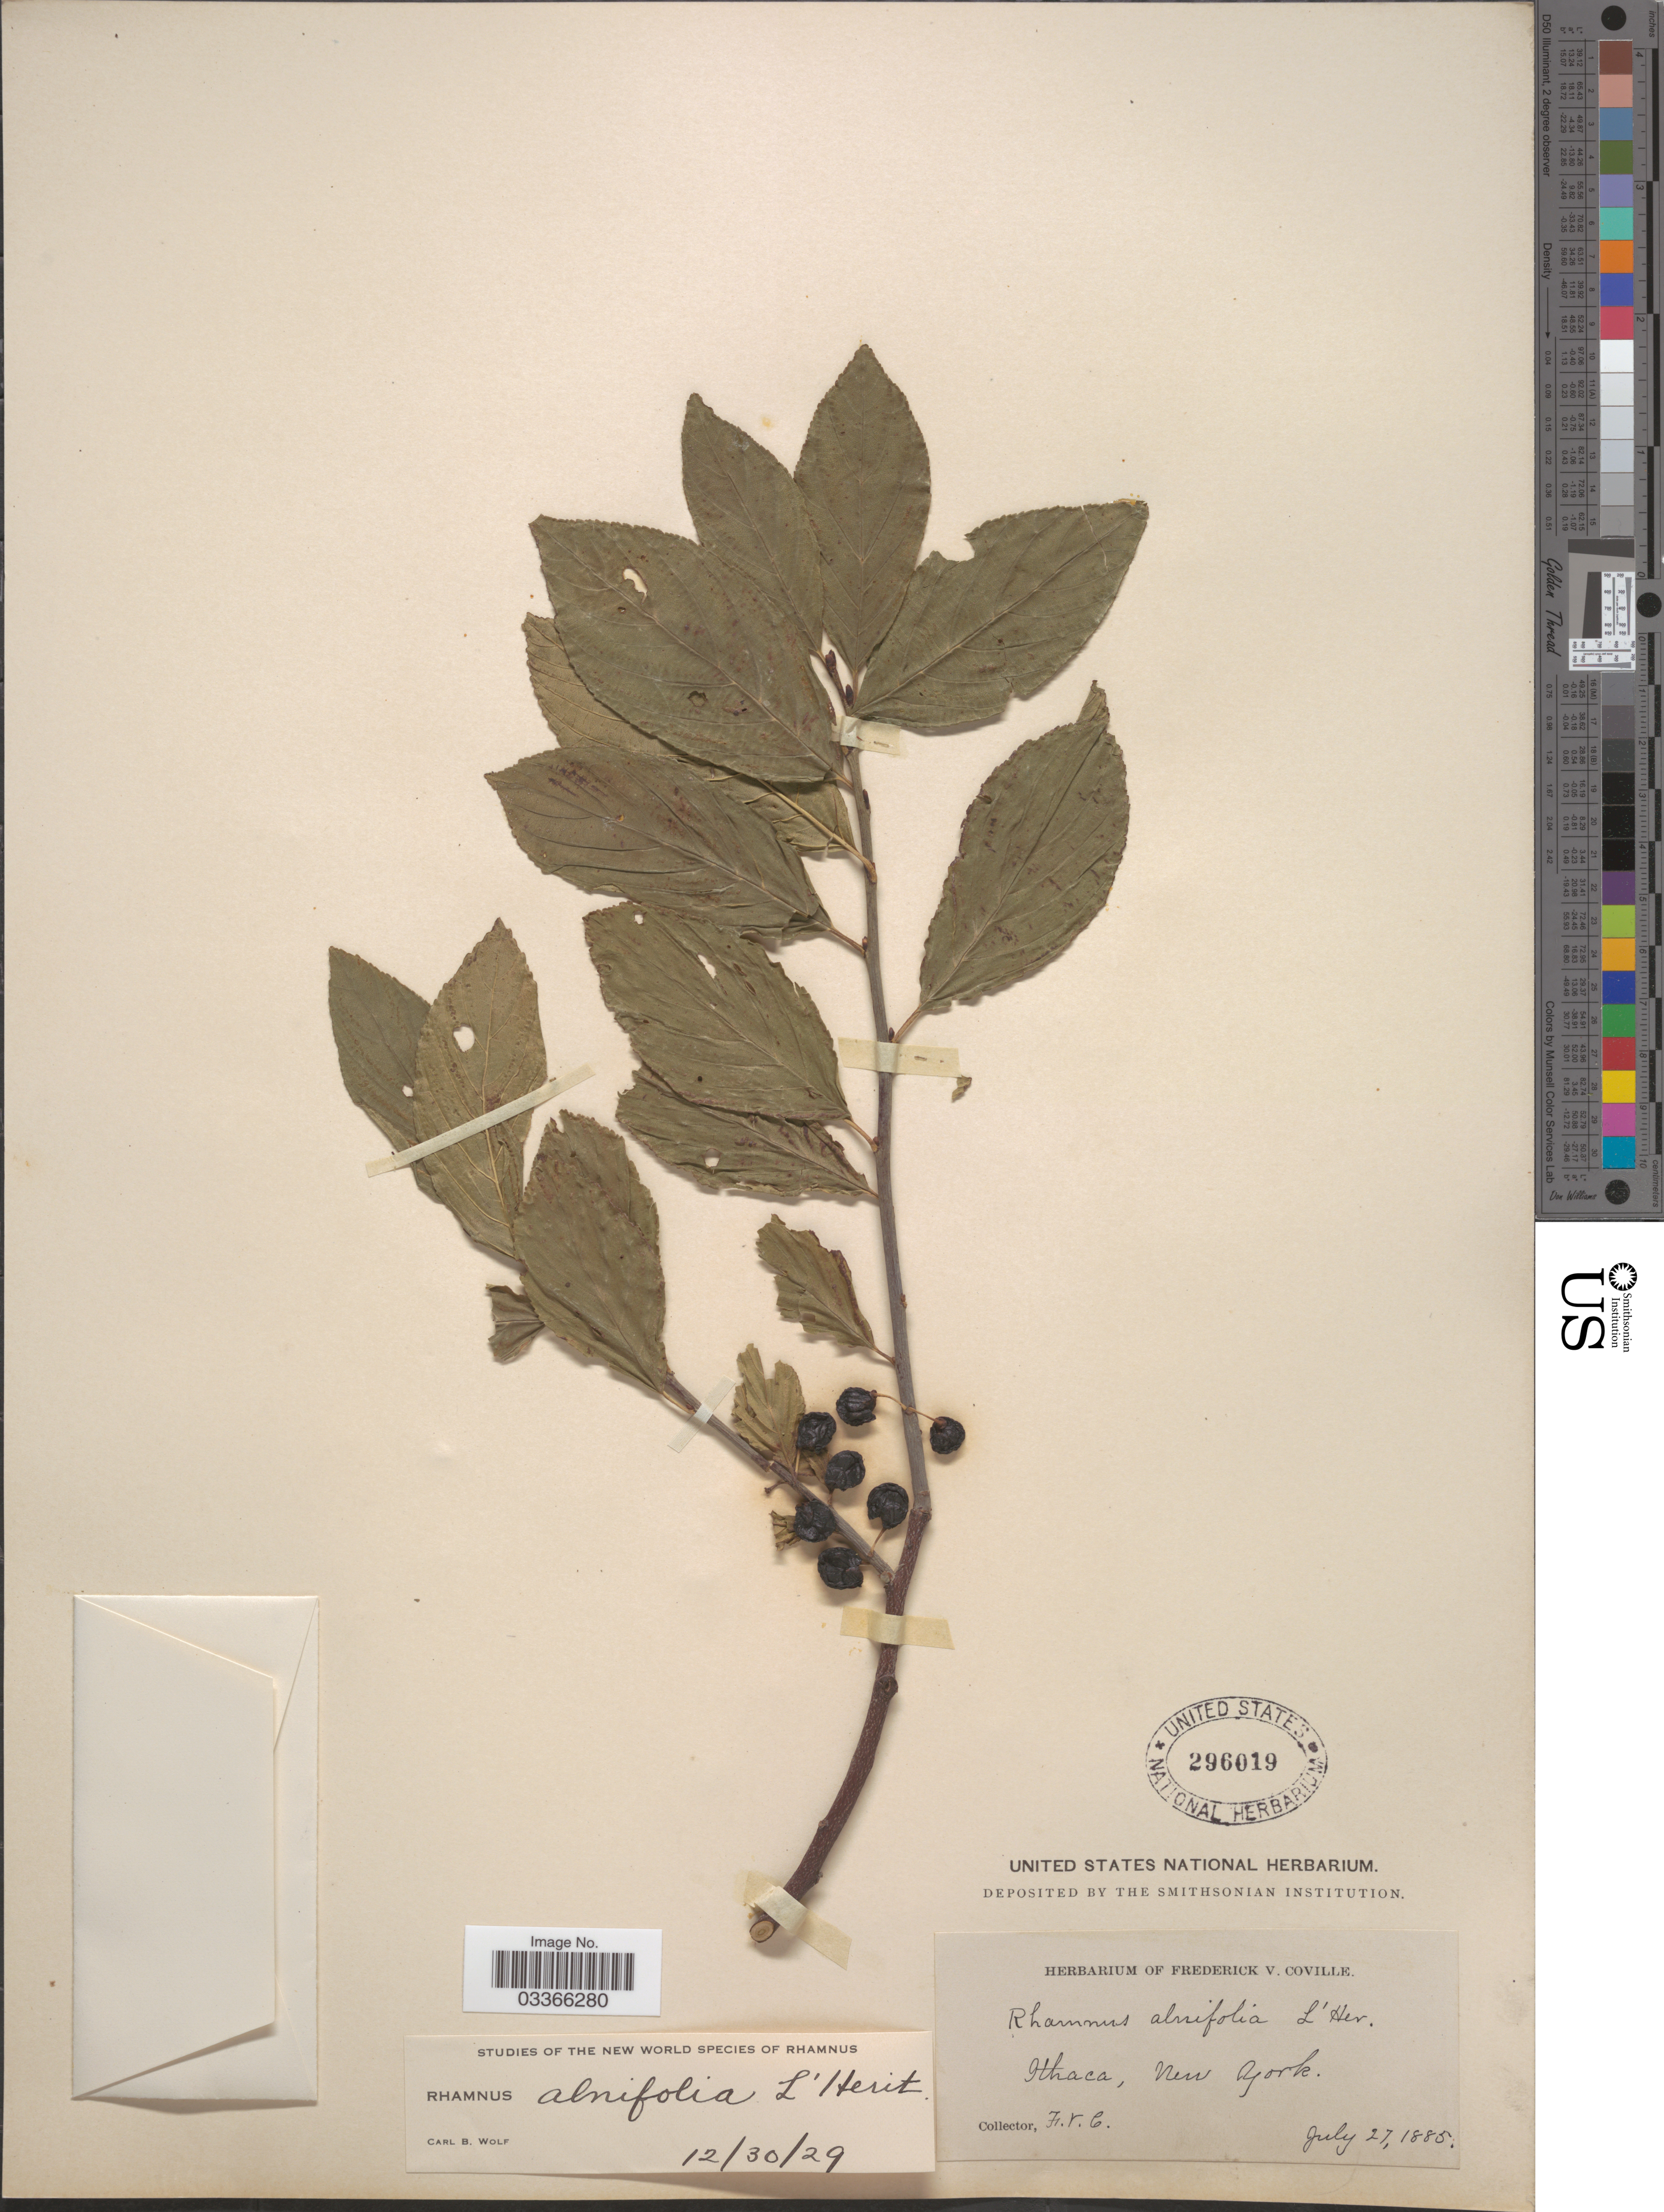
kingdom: Plantae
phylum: Tracheophyta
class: Magnoliopsida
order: Rosales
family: Rhamnaceae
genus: Rhamnus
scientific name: Rhamnus alnifolia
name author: L'Hér.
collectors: F. V. Coville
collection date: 1885-07-27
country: United States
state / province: New York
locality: Ithaca.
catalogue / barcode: US 296019